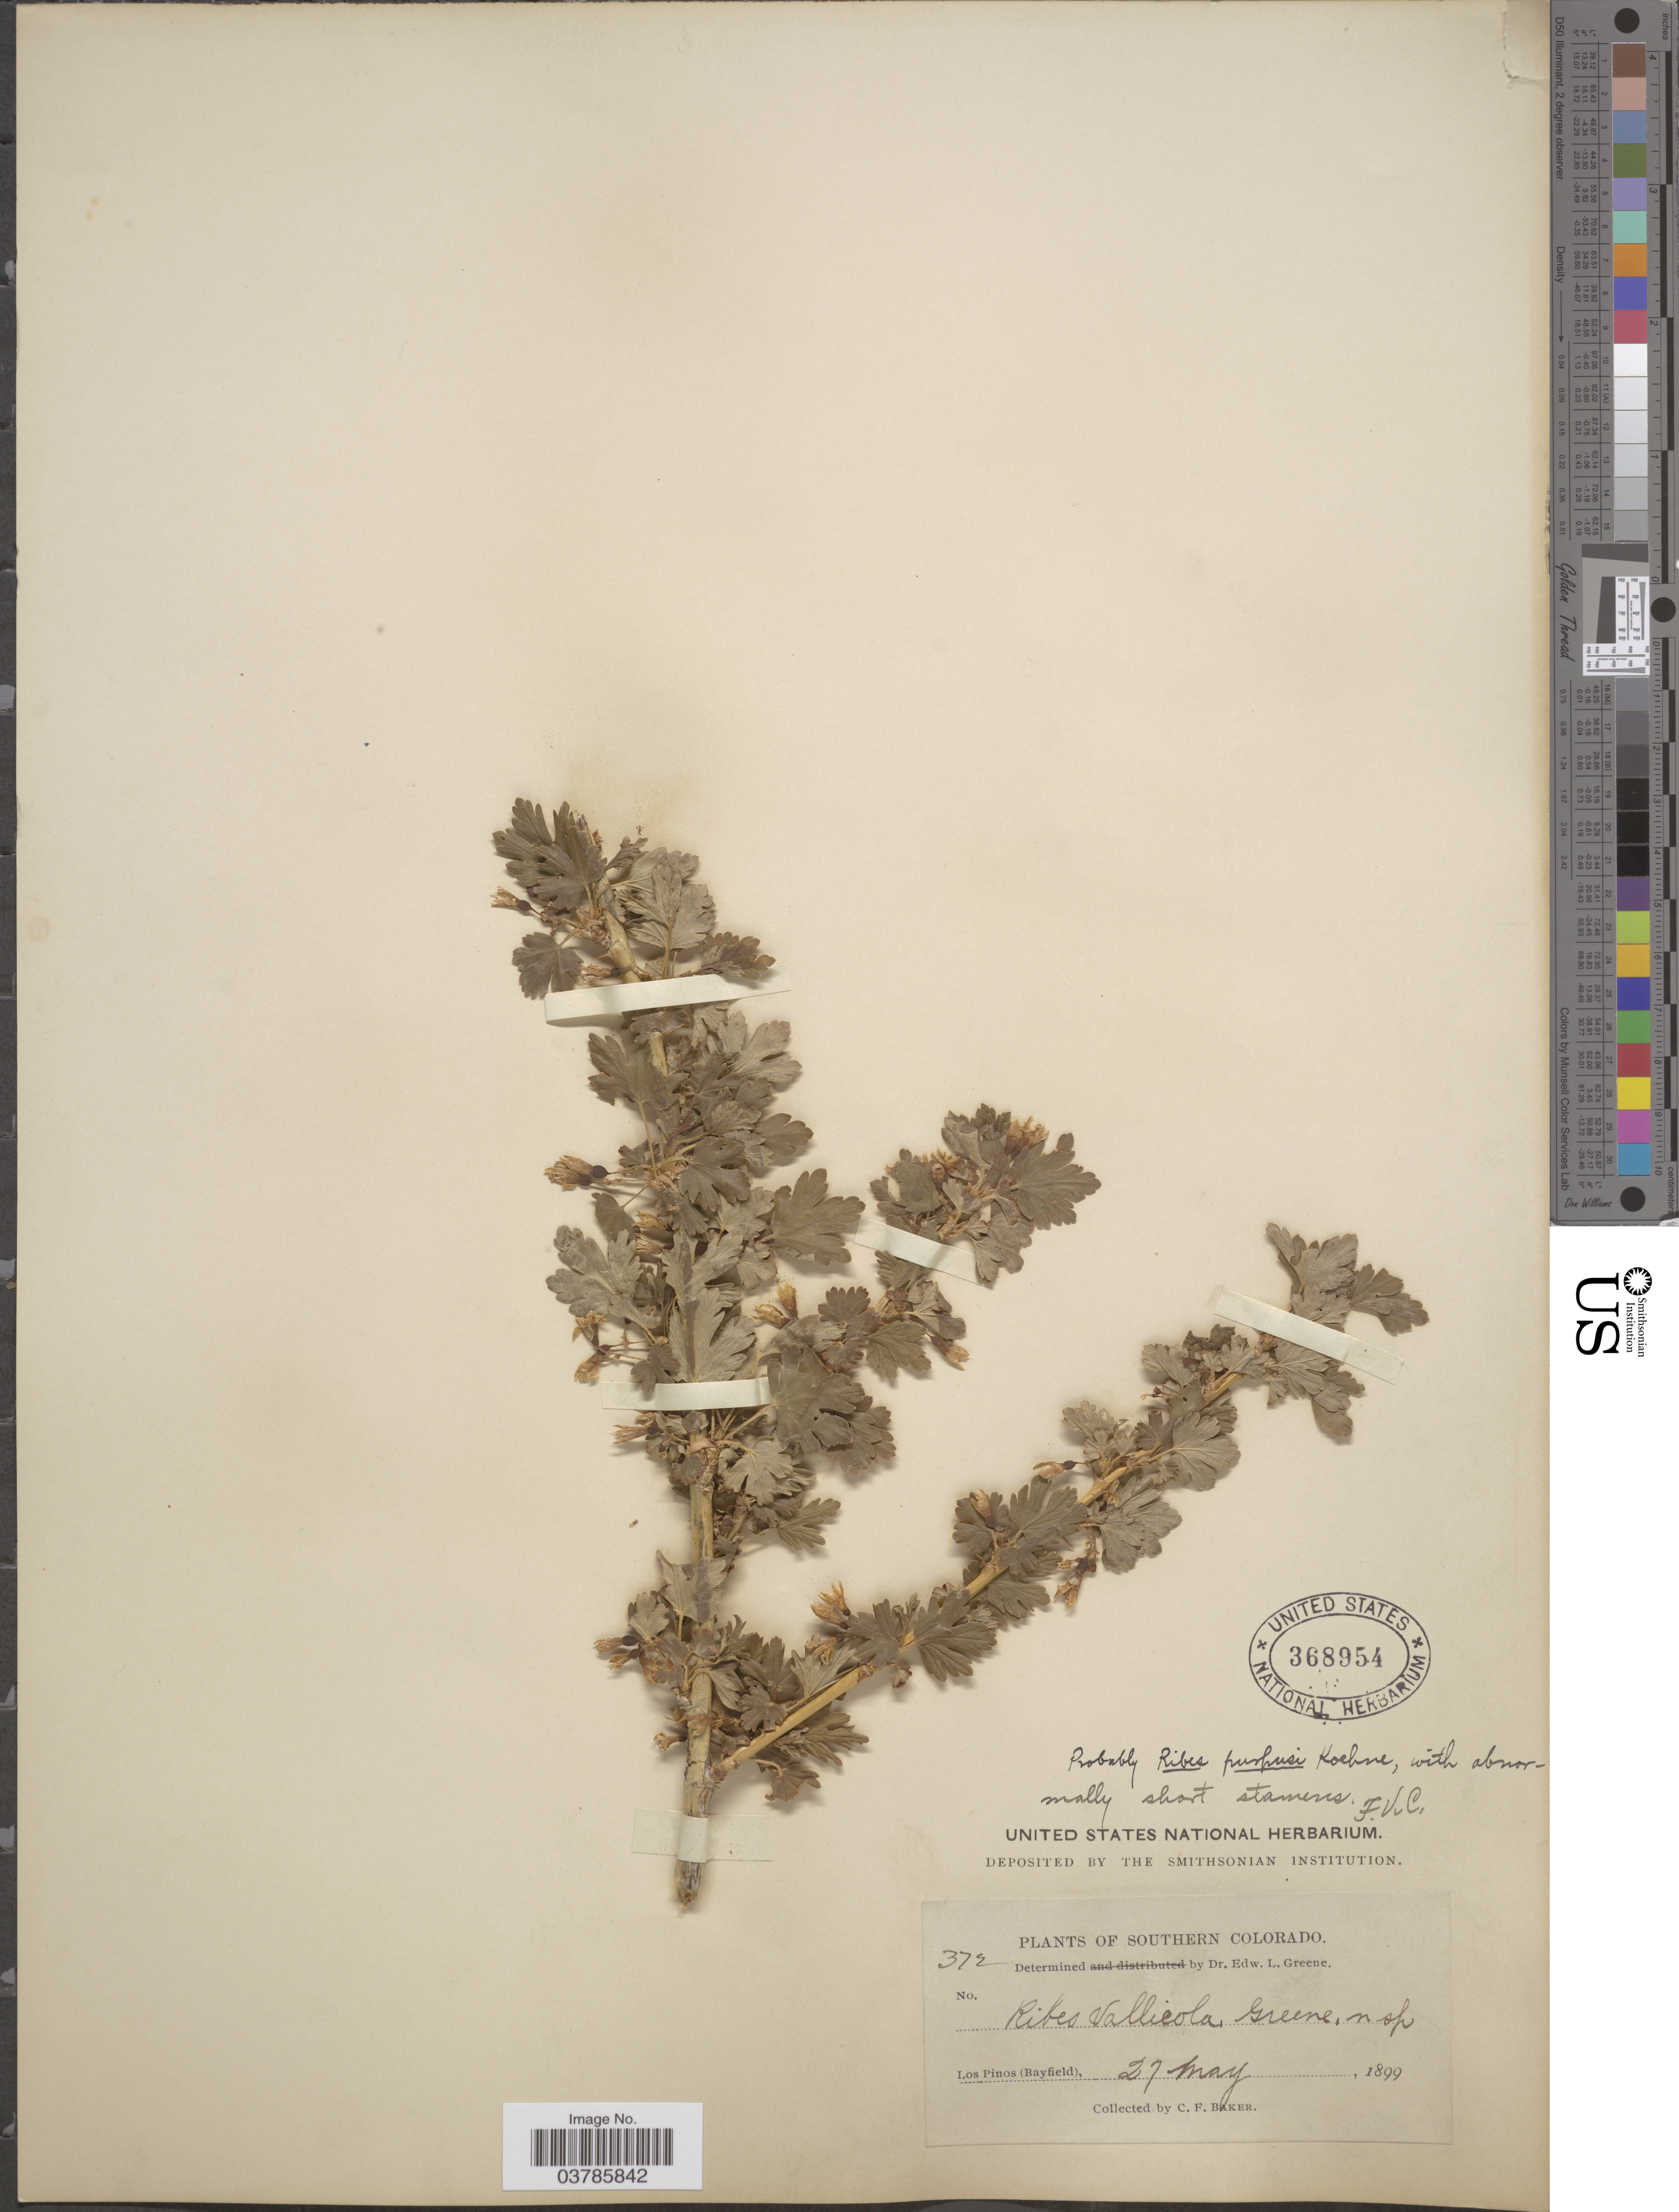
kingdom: Plantae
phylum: Tracheophyta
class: Magnoliopsida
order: Saxifragales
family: Grossulariaceae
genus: Ribes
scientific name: Ribes inerme var. inerme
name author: Rydb.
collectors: C. F. Baker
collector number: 373*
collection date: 1899-05-27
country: United States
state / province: Colorado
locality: Southern Colorado. Los Pinos (Bayfield).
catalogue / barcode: US 368954